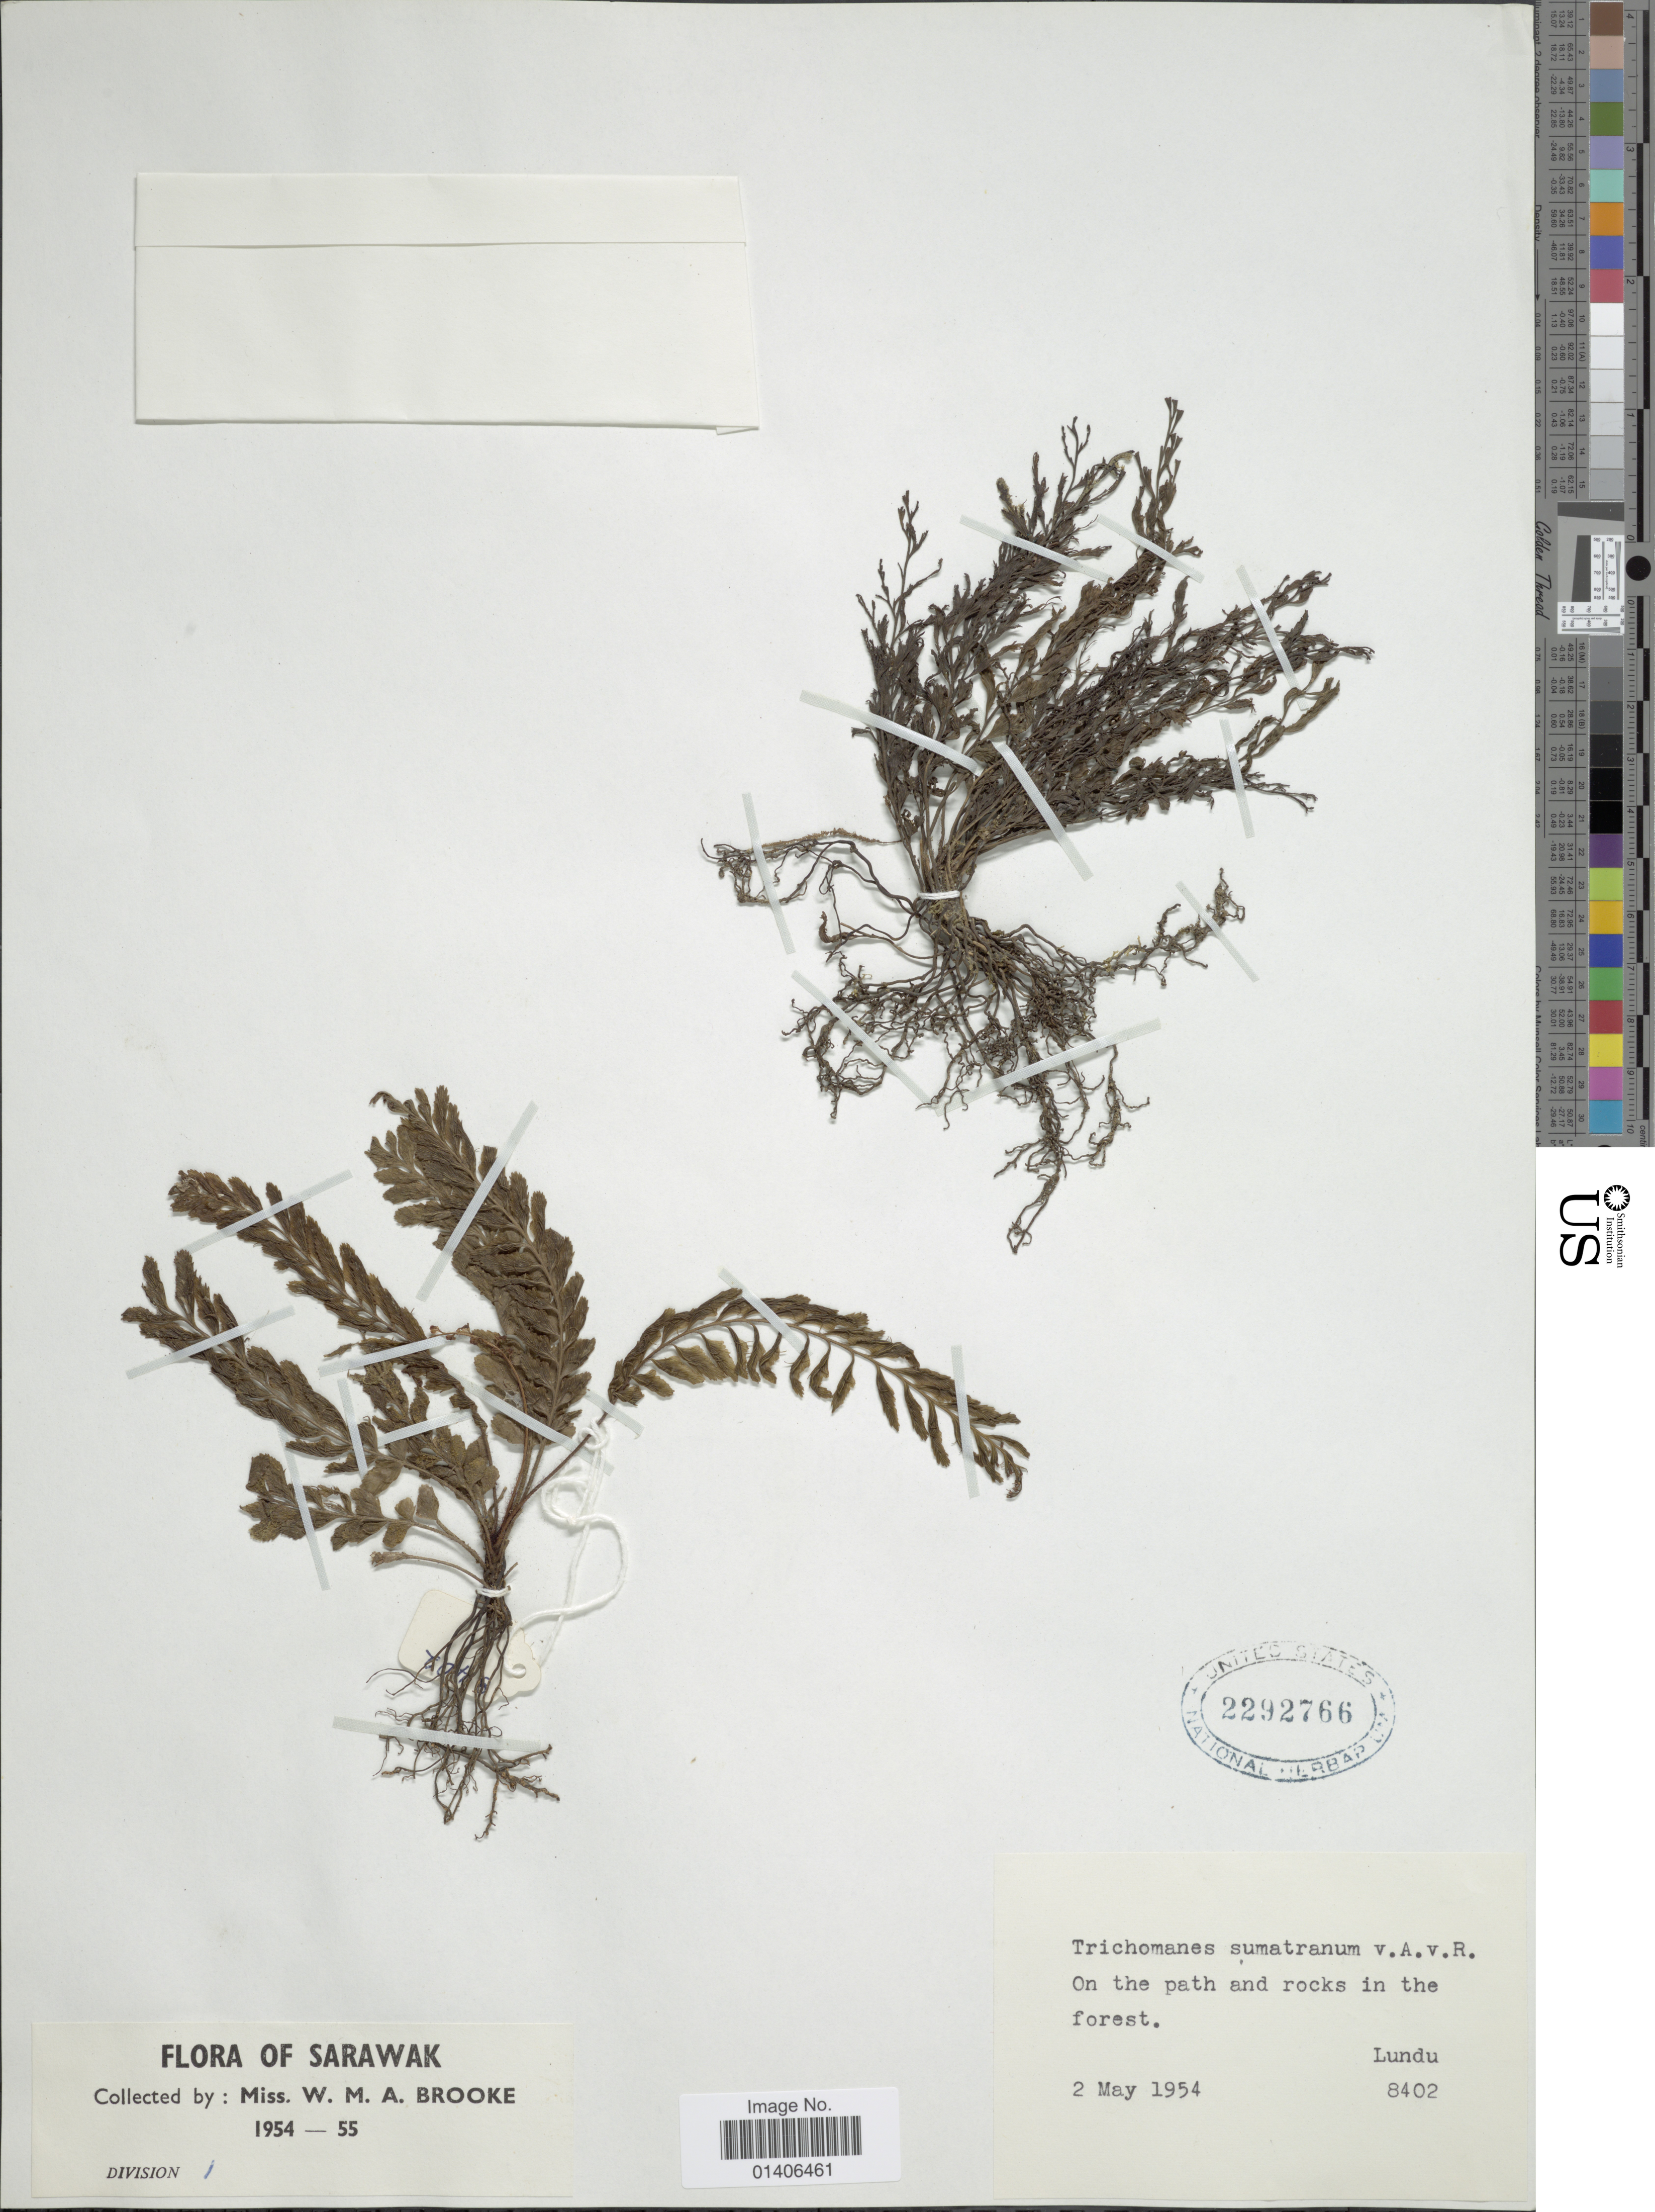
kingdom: Plantae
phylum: Tracheophyta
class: Polypodiopsida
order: Hymenophyllales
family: Hymenophyllaceae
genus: Cephalomanes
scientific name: Cephalomanes javanicum var. sumatranum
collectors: W. Brooke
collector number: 8402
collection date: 1954-05-02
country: Malaysia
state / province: Sarawak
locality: On the path and rocks in the forest. Lundu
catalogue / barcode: US 2292766